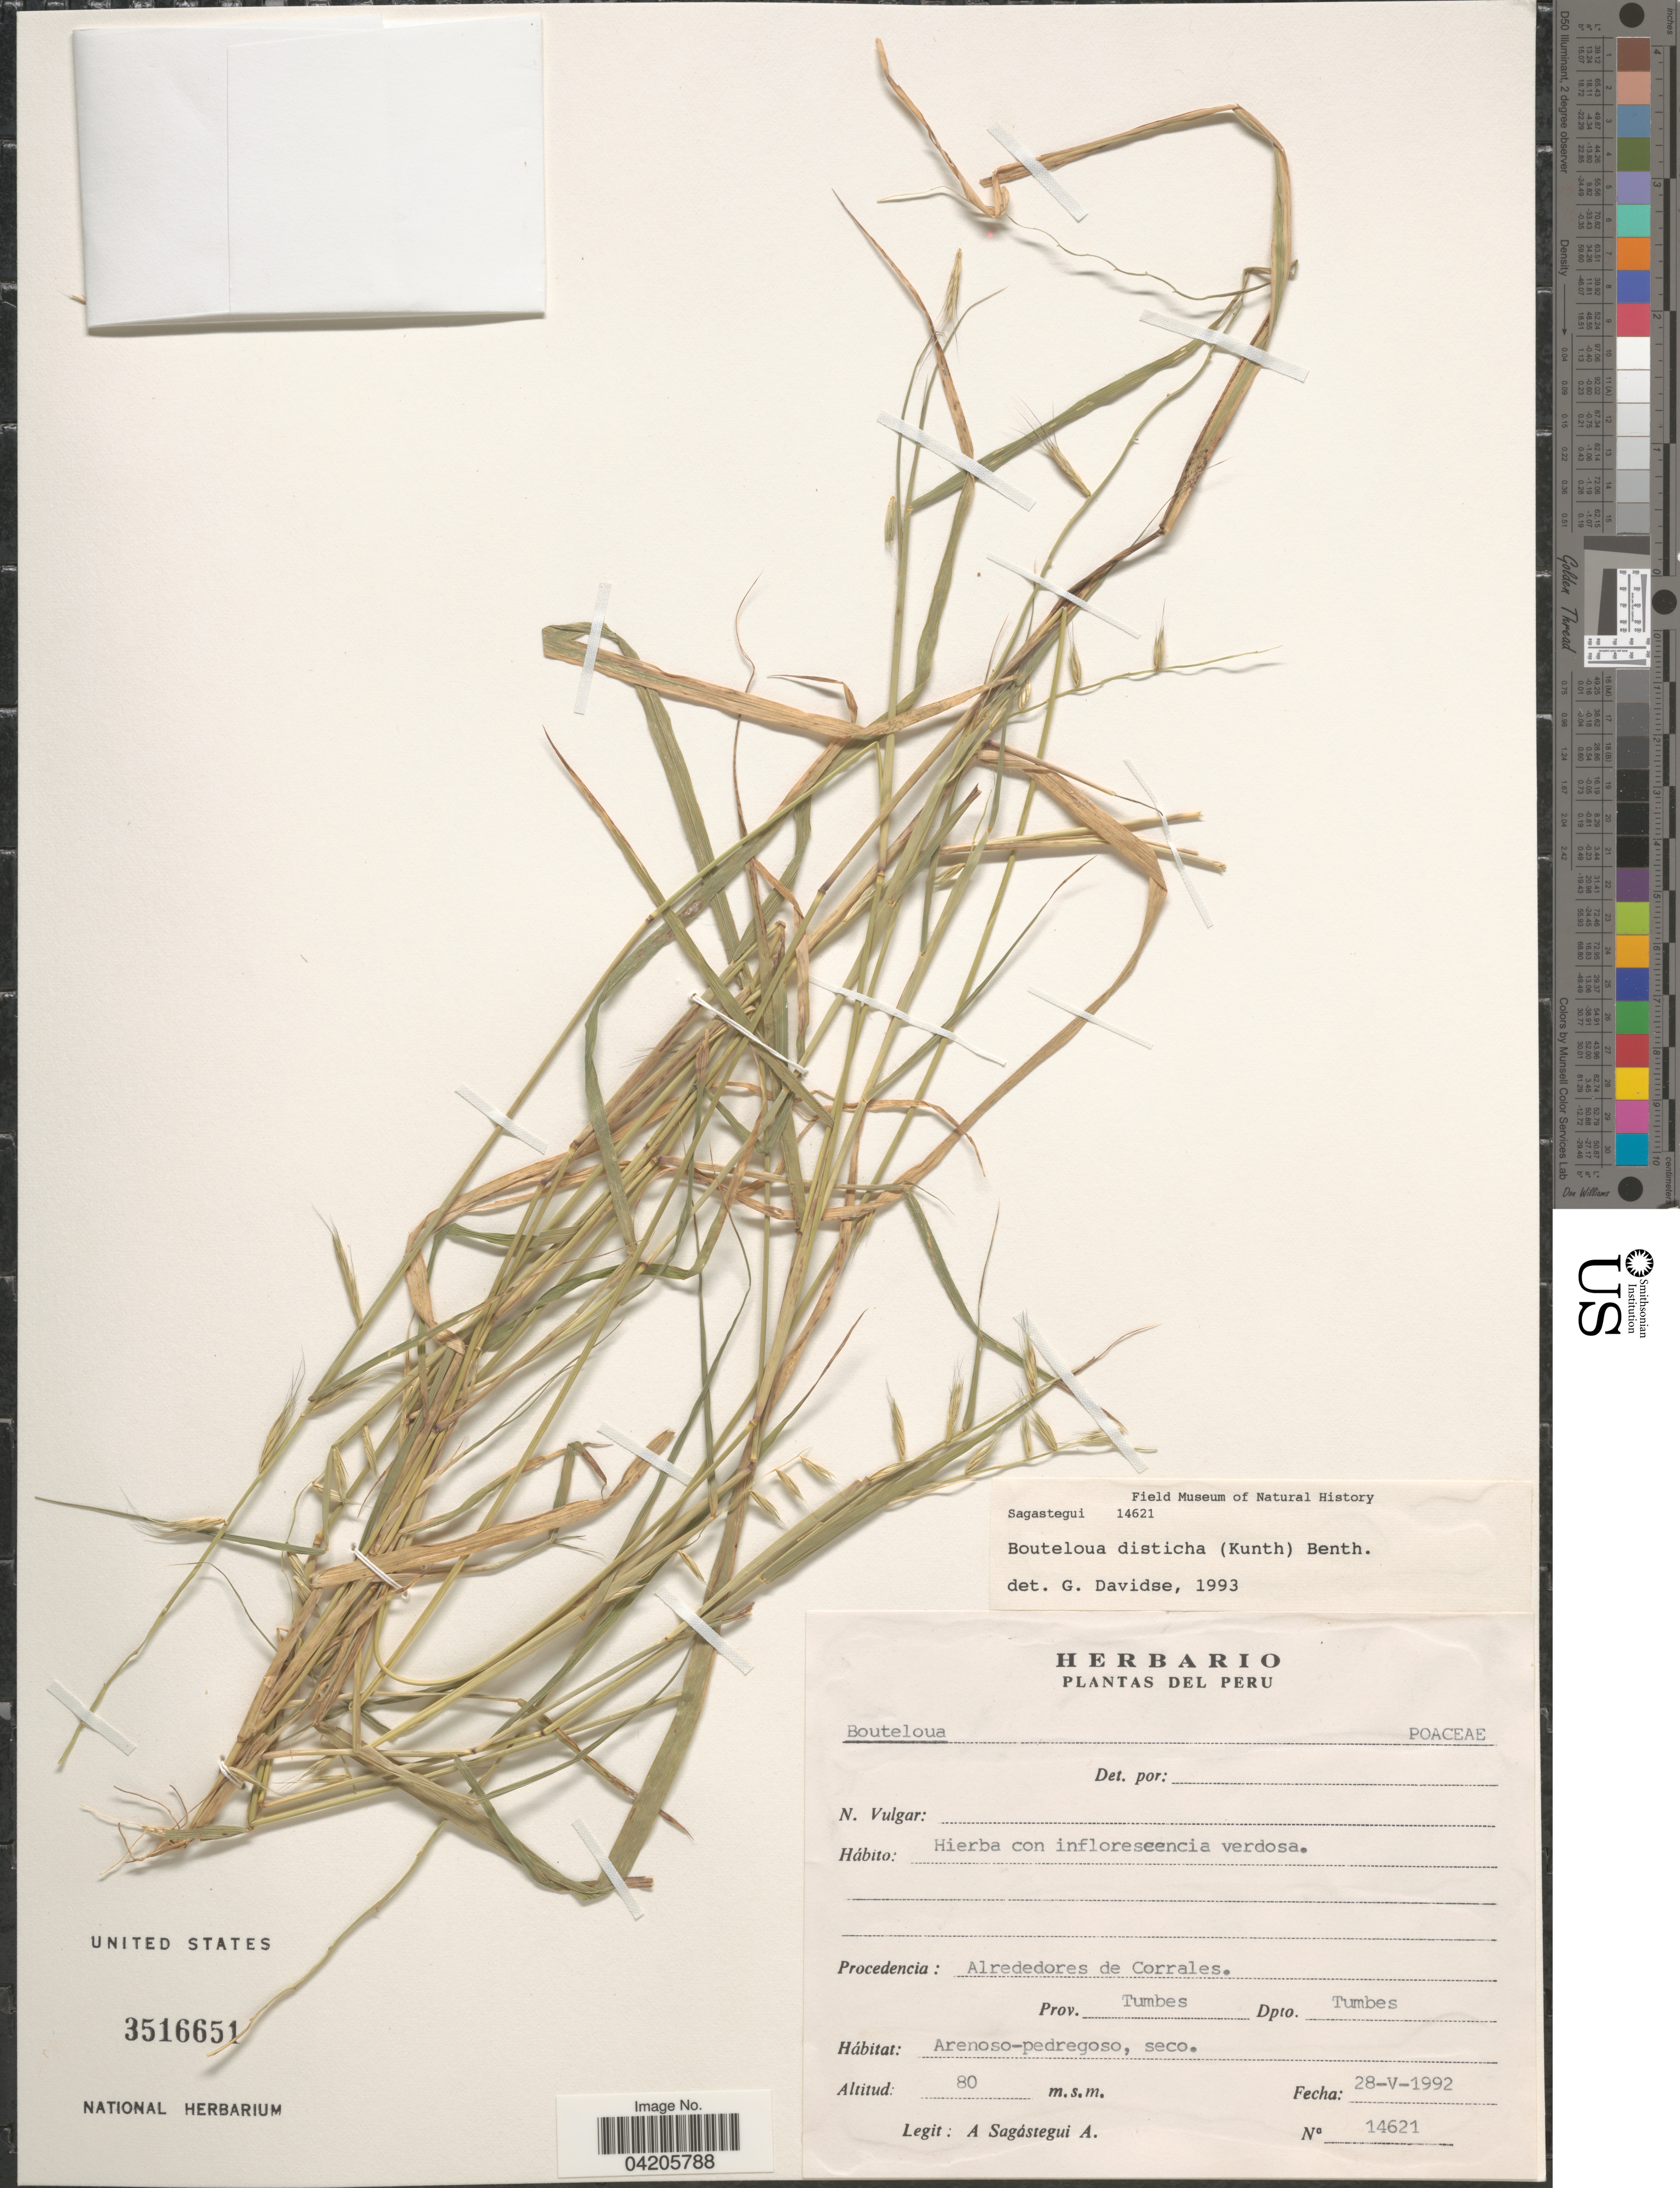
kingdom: Plantae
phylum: Tracheophyta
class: Liliopsida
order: Poales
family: Poaceae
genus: Bouteloua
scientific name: Bouteloua disticha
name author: (Kunth) Benth.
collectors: A. Sagástegui A.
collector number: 14621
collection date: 1992-05-28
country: Peru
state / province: Tumbes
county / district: Tumbes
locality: Alrededores de Corrales. Prov. Tumbes. Dpto. Tumbes.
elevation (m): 80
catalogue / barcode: US 3516651